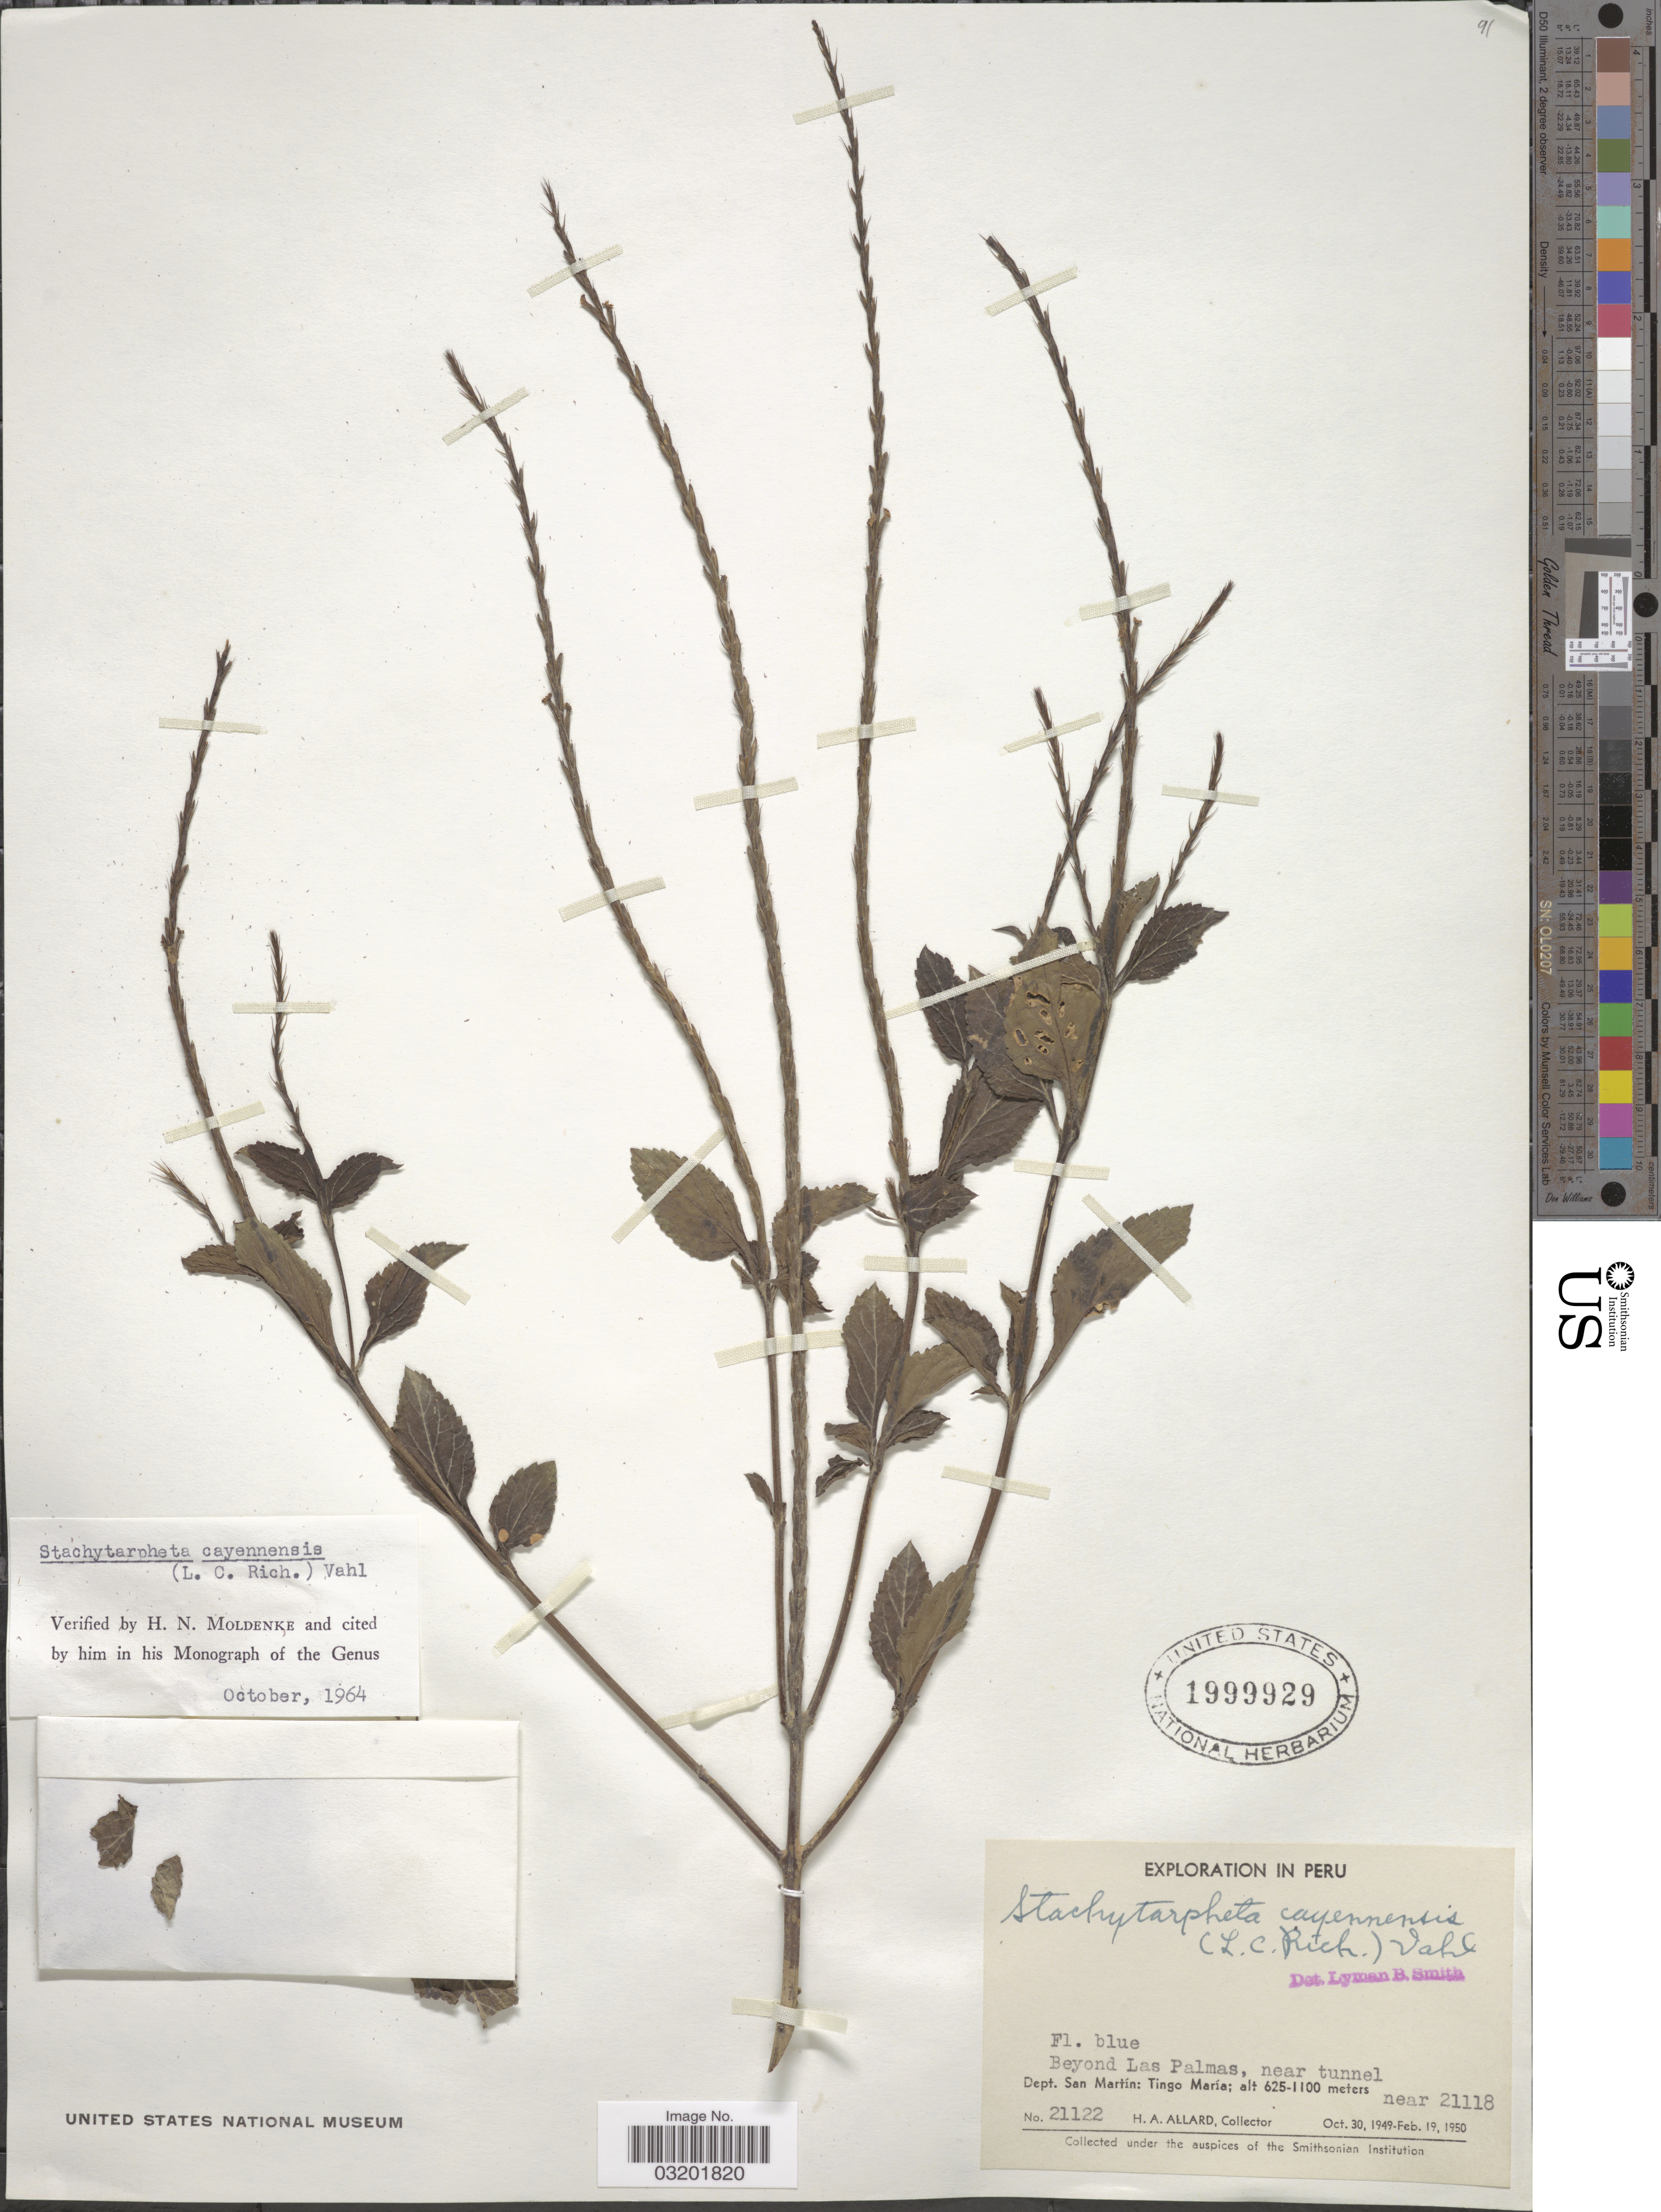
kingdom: Plantae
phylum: Tracheophyta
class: Magnoliopsida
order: Lamiales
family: Verbenaceae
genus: Stachytarpheta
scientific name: Stachytarpheta cayennensis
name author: (Rich.) Vahl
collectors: H. A. Allard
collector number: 21122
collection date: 1949-10-30/1950-02-19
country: Peru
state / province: San Martín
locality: Beyond Las Palmas, near tunnel near 21118. Dept. San Martín: Tingo María.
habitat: near tunnel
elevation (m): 625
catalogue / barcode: US 1999929